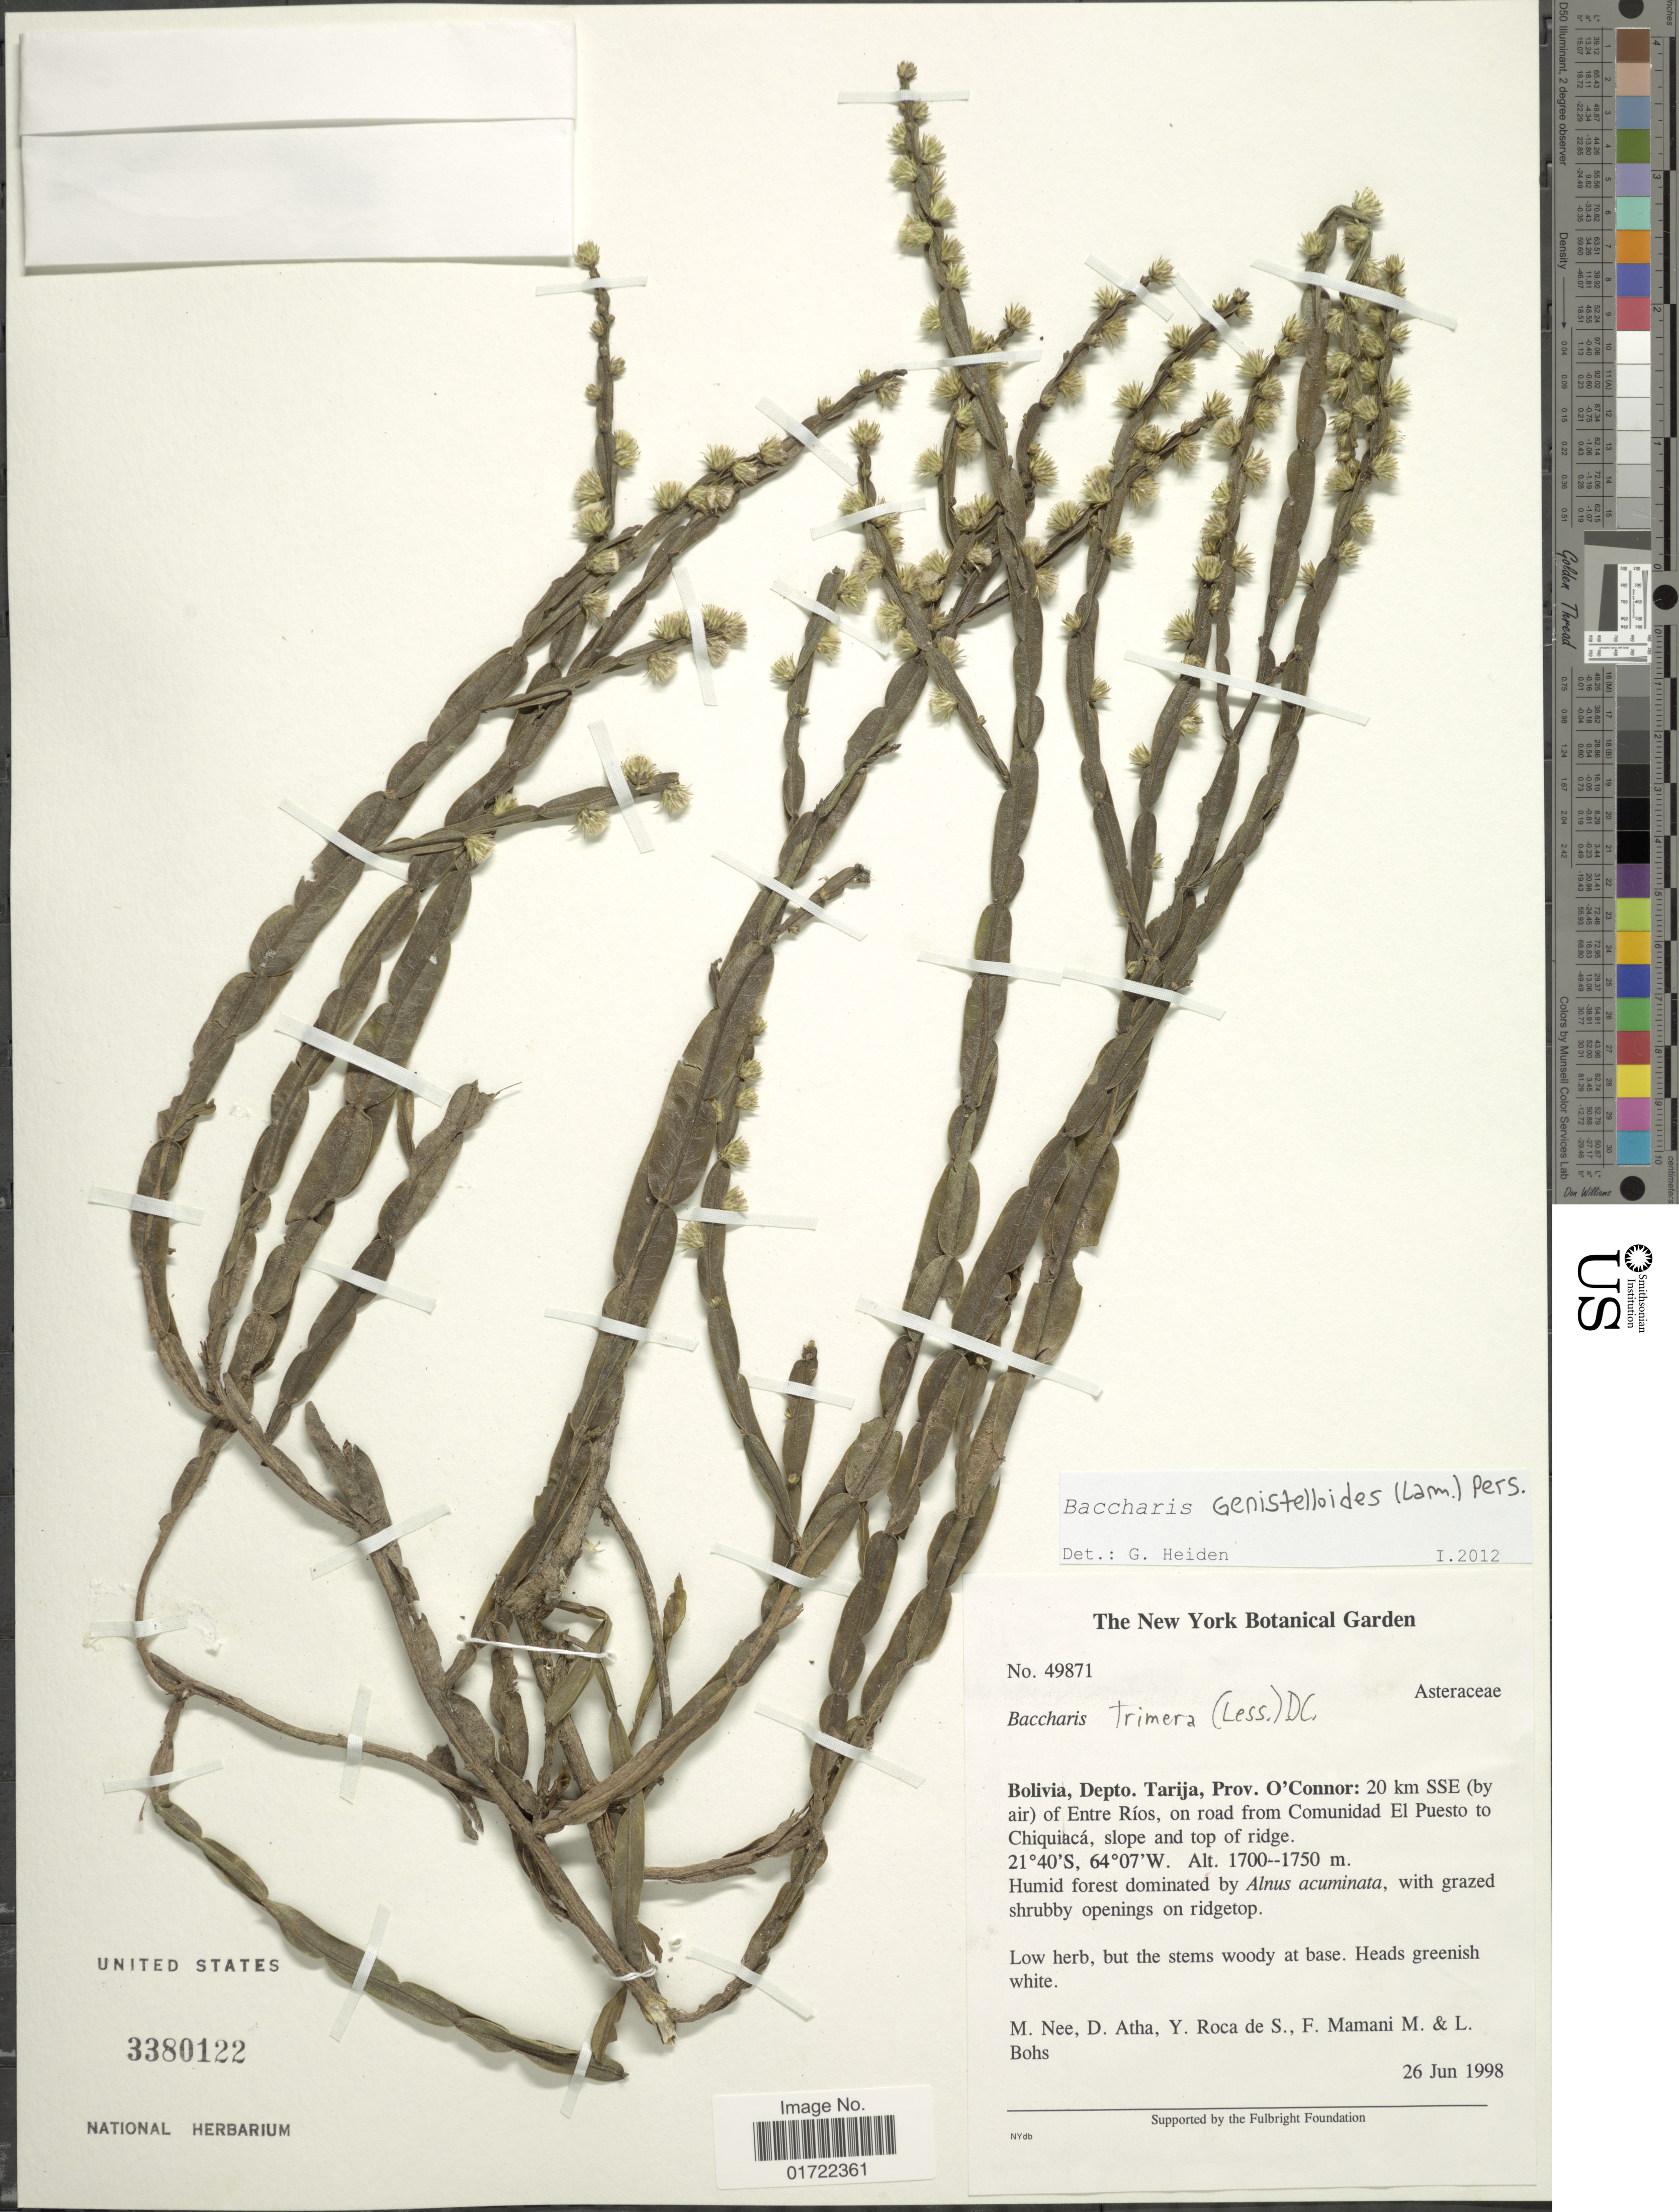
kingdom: Plantae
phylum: Tracheophyta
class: Magnoliopsida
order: Asterales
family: Asteraceae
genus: Baccharis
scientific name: Baccharis genistelloides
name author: (Lam.) Pers.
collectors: M. Nee, D. Atha, Y. Roca de S., F. Mamani & L. A. Bohs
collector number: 49871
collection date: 1998-06-26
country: Bolivia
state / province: Tarija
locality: Prov. O'Connor, 20 km SSE (by air) of Entre Rios, on road from Comunidad El Puesto to Chiquiaca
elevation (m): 1700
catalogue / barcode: US 3380122